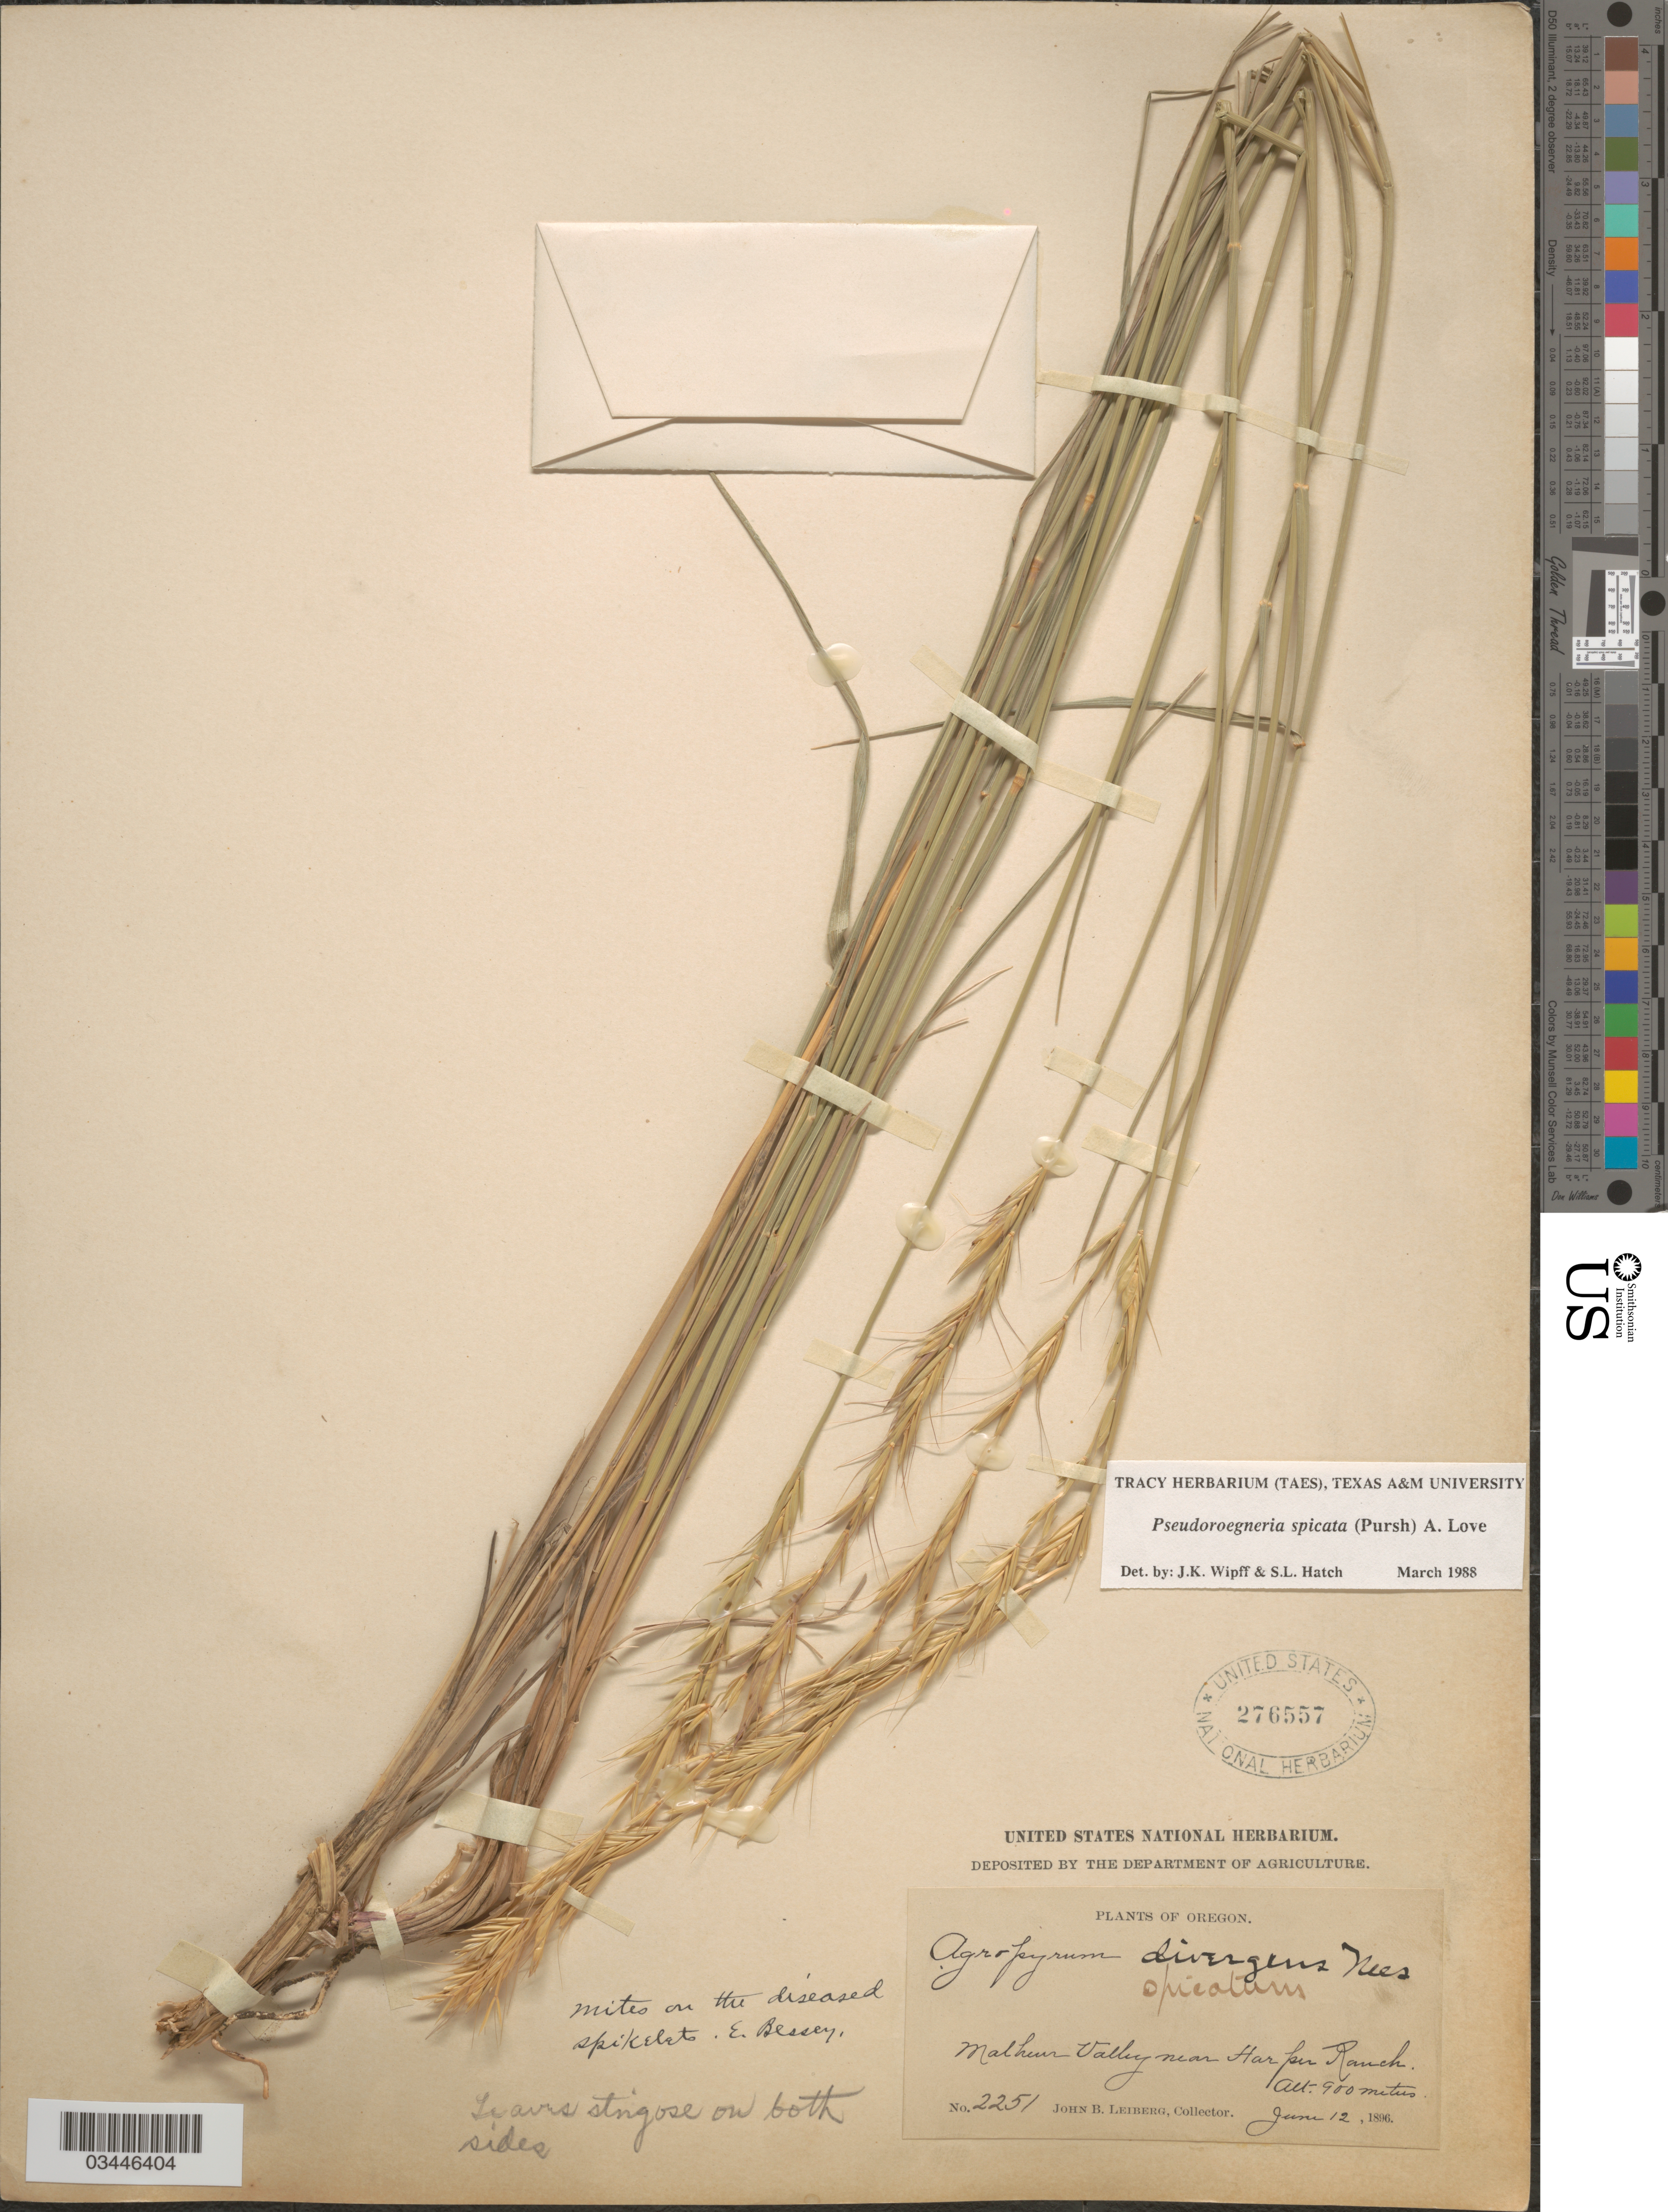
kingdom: Plantae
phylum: Tracheophyta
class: Liliopsida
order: Poales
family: Poaceae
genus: Pseudoroegneria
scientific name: Pseudoroegneria spicata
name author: (Pursh) Á. Löve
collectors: J. B. Leiberg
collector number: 2251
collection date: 1896-06-12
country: United States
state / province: Oregon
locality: Malheur Valley near Harper Ranch.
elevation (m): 900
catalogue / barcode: US 276557